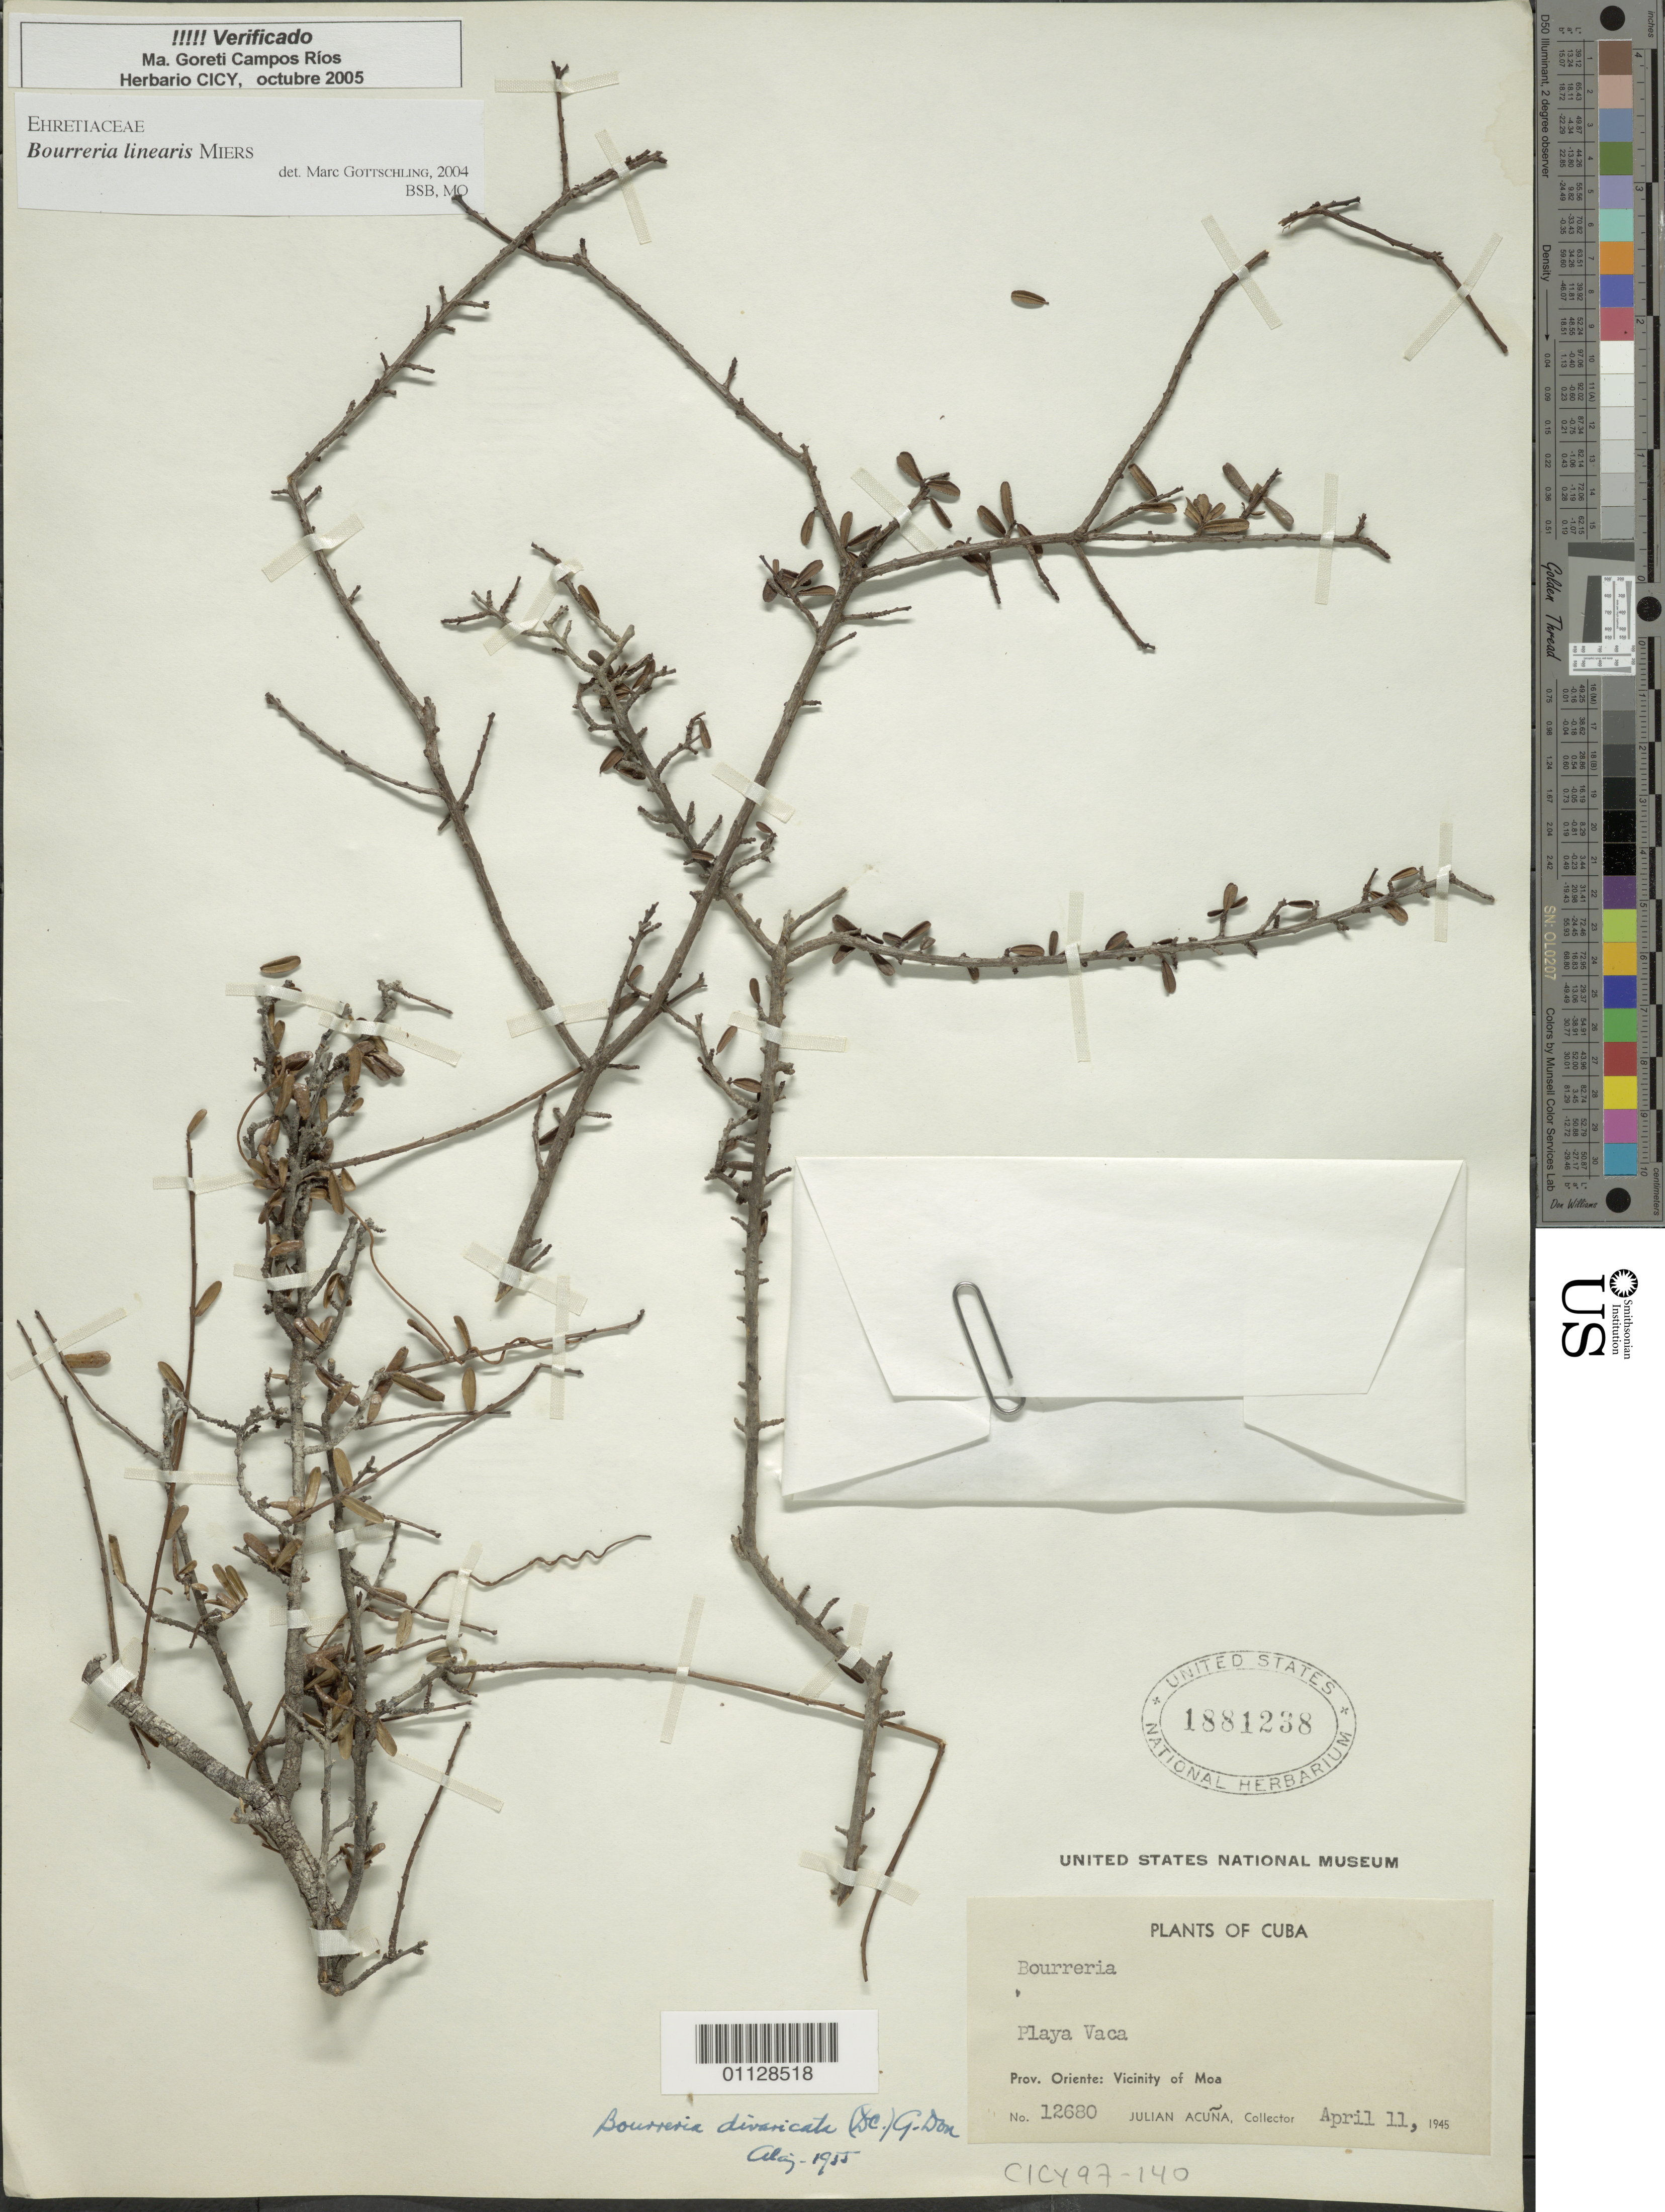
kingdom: Plantae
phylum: Tracheophyta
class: Magnoliopsida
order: Boraginales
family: Ehretiaceae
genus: Bourreria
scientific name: Bourreria linearis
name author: Miers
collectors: J. Acuña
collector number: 12680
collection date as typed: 11 Apr 1945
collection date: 1945-04-11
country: Cuba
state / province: Holguín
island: Cuba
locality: Playa Vaca, vicinity of Moa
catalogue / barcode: US 1881238